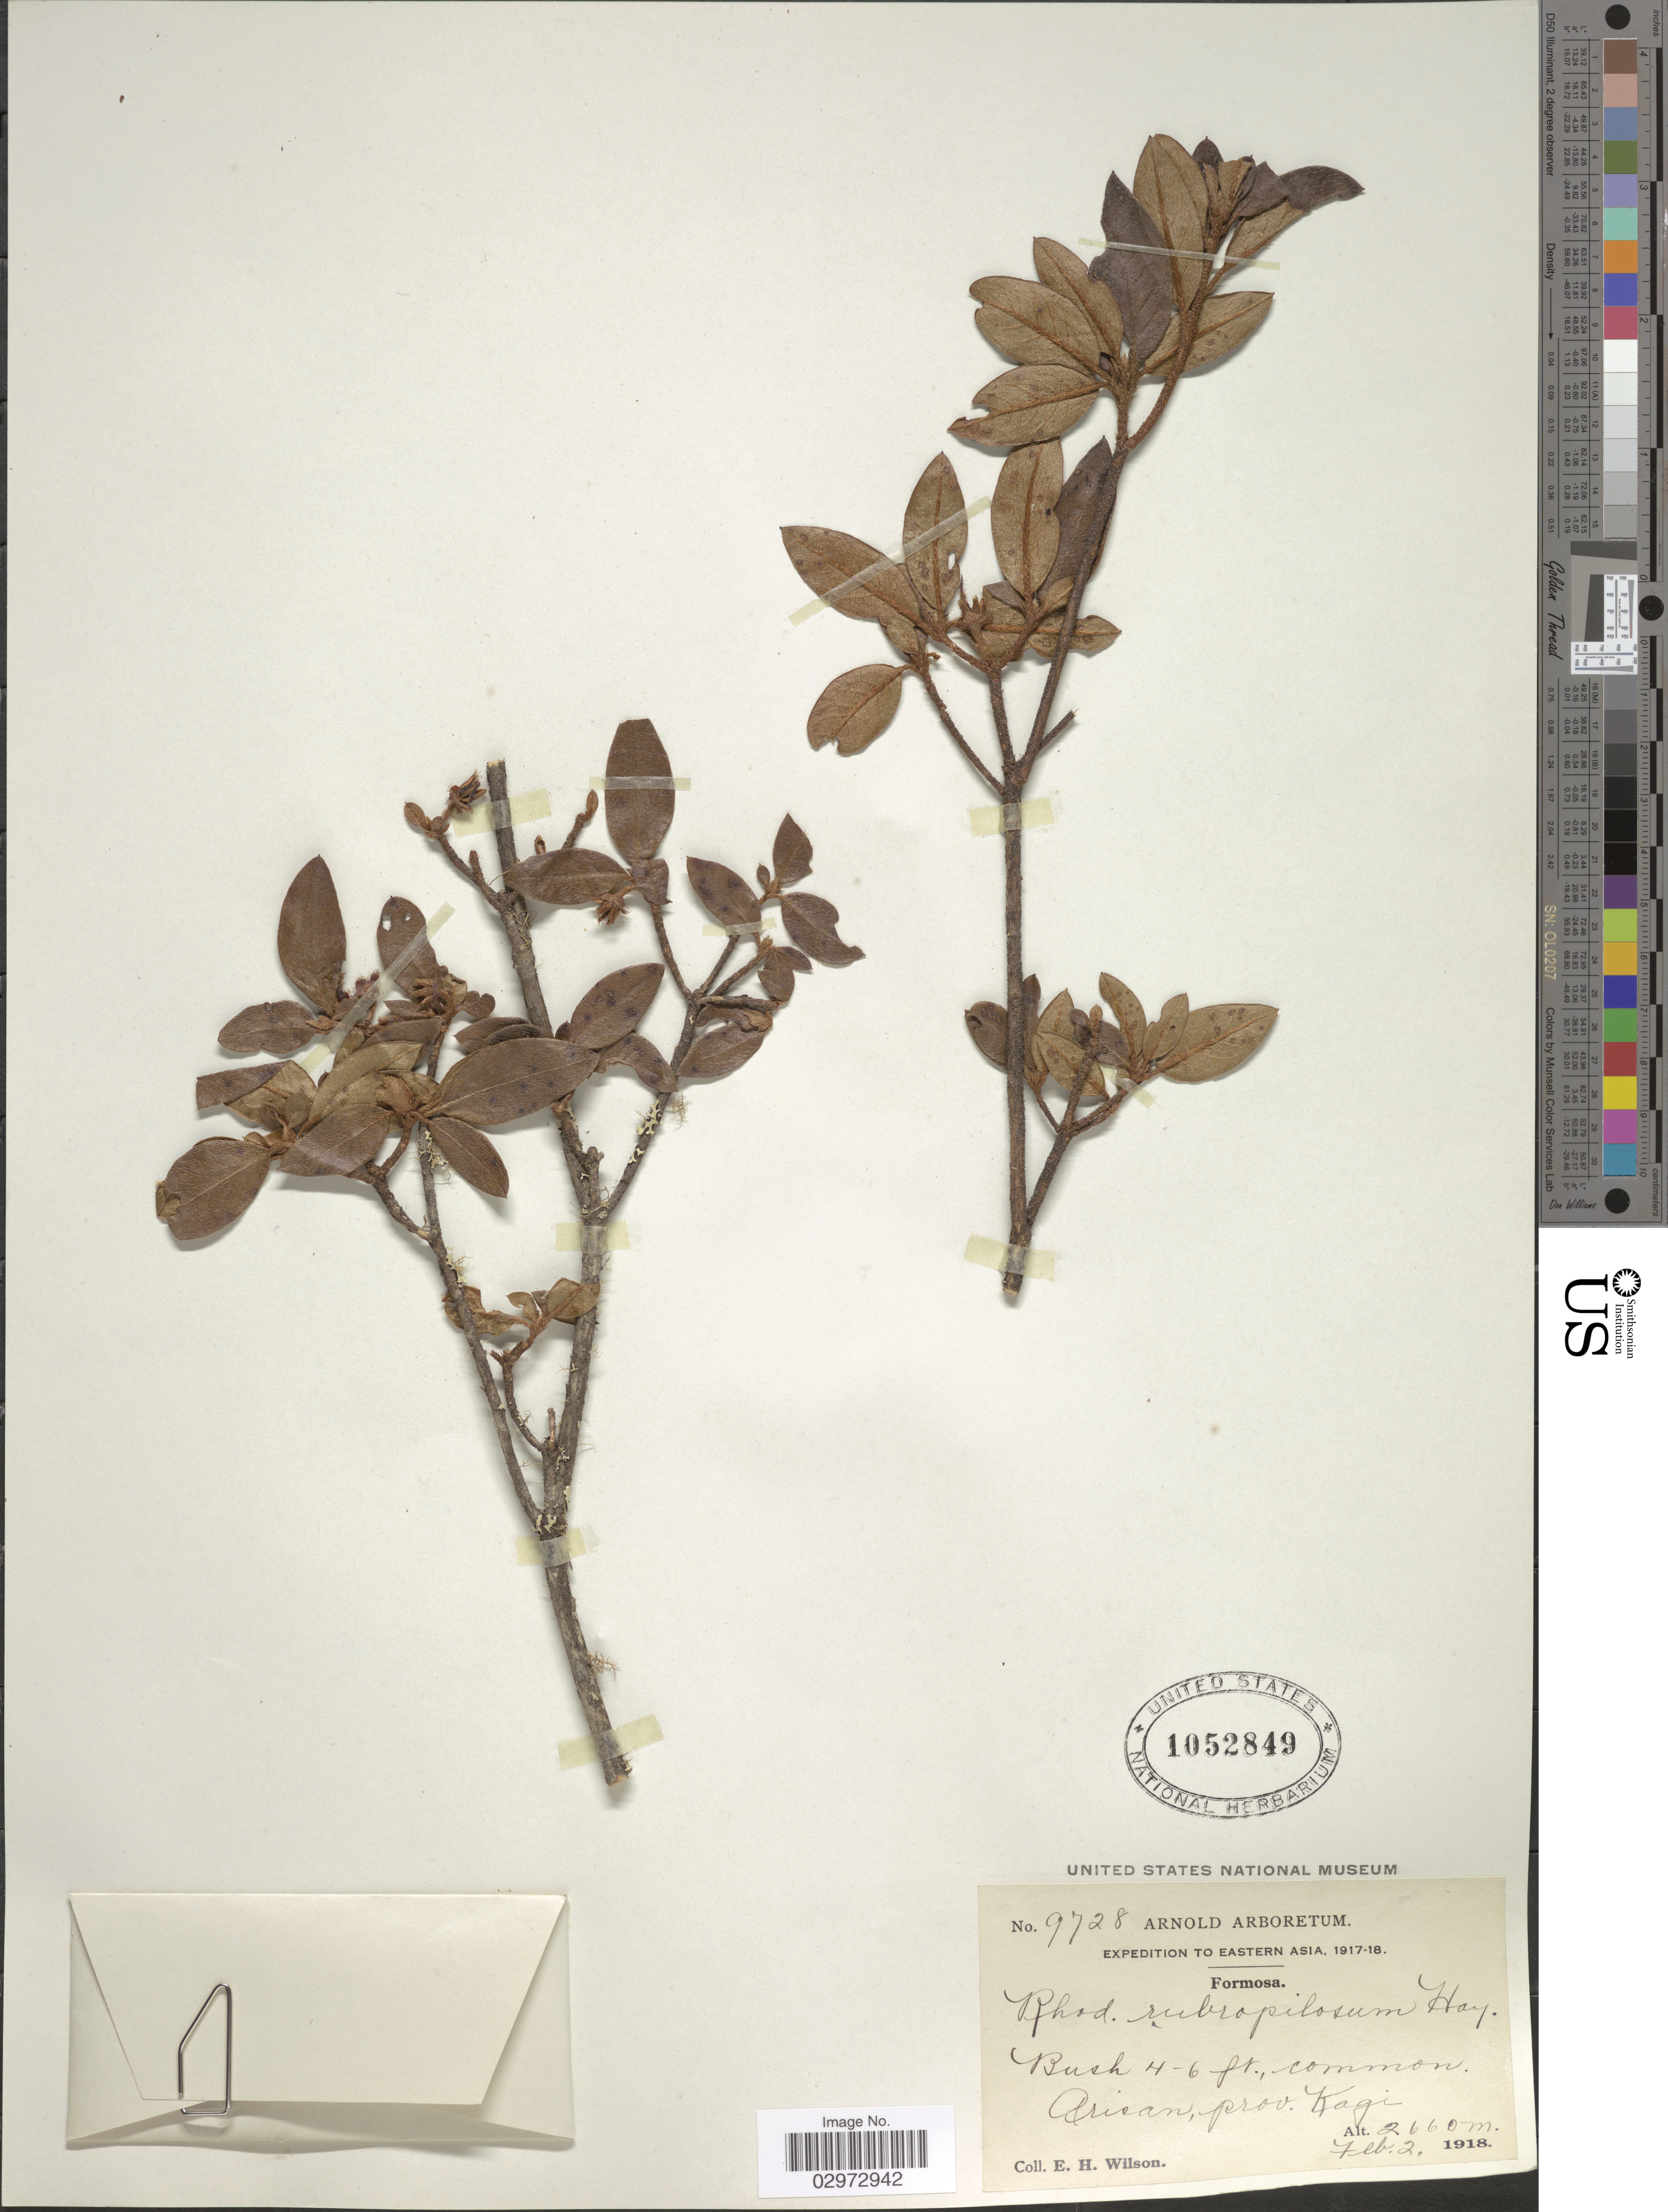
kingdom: Plantae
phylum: Tracheophyta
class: Magnoliopsida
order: Ericales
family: Ericaceae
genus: Rhododendron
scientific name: Rhododendron rubropilosum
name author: Hayata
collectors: E. Wilson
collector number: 9728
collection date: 1918-02-02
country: Taiwan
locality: Eastern Asia, Formosa, Arisan, prov. Kagi.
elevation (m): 2660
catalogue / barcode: US 1052849